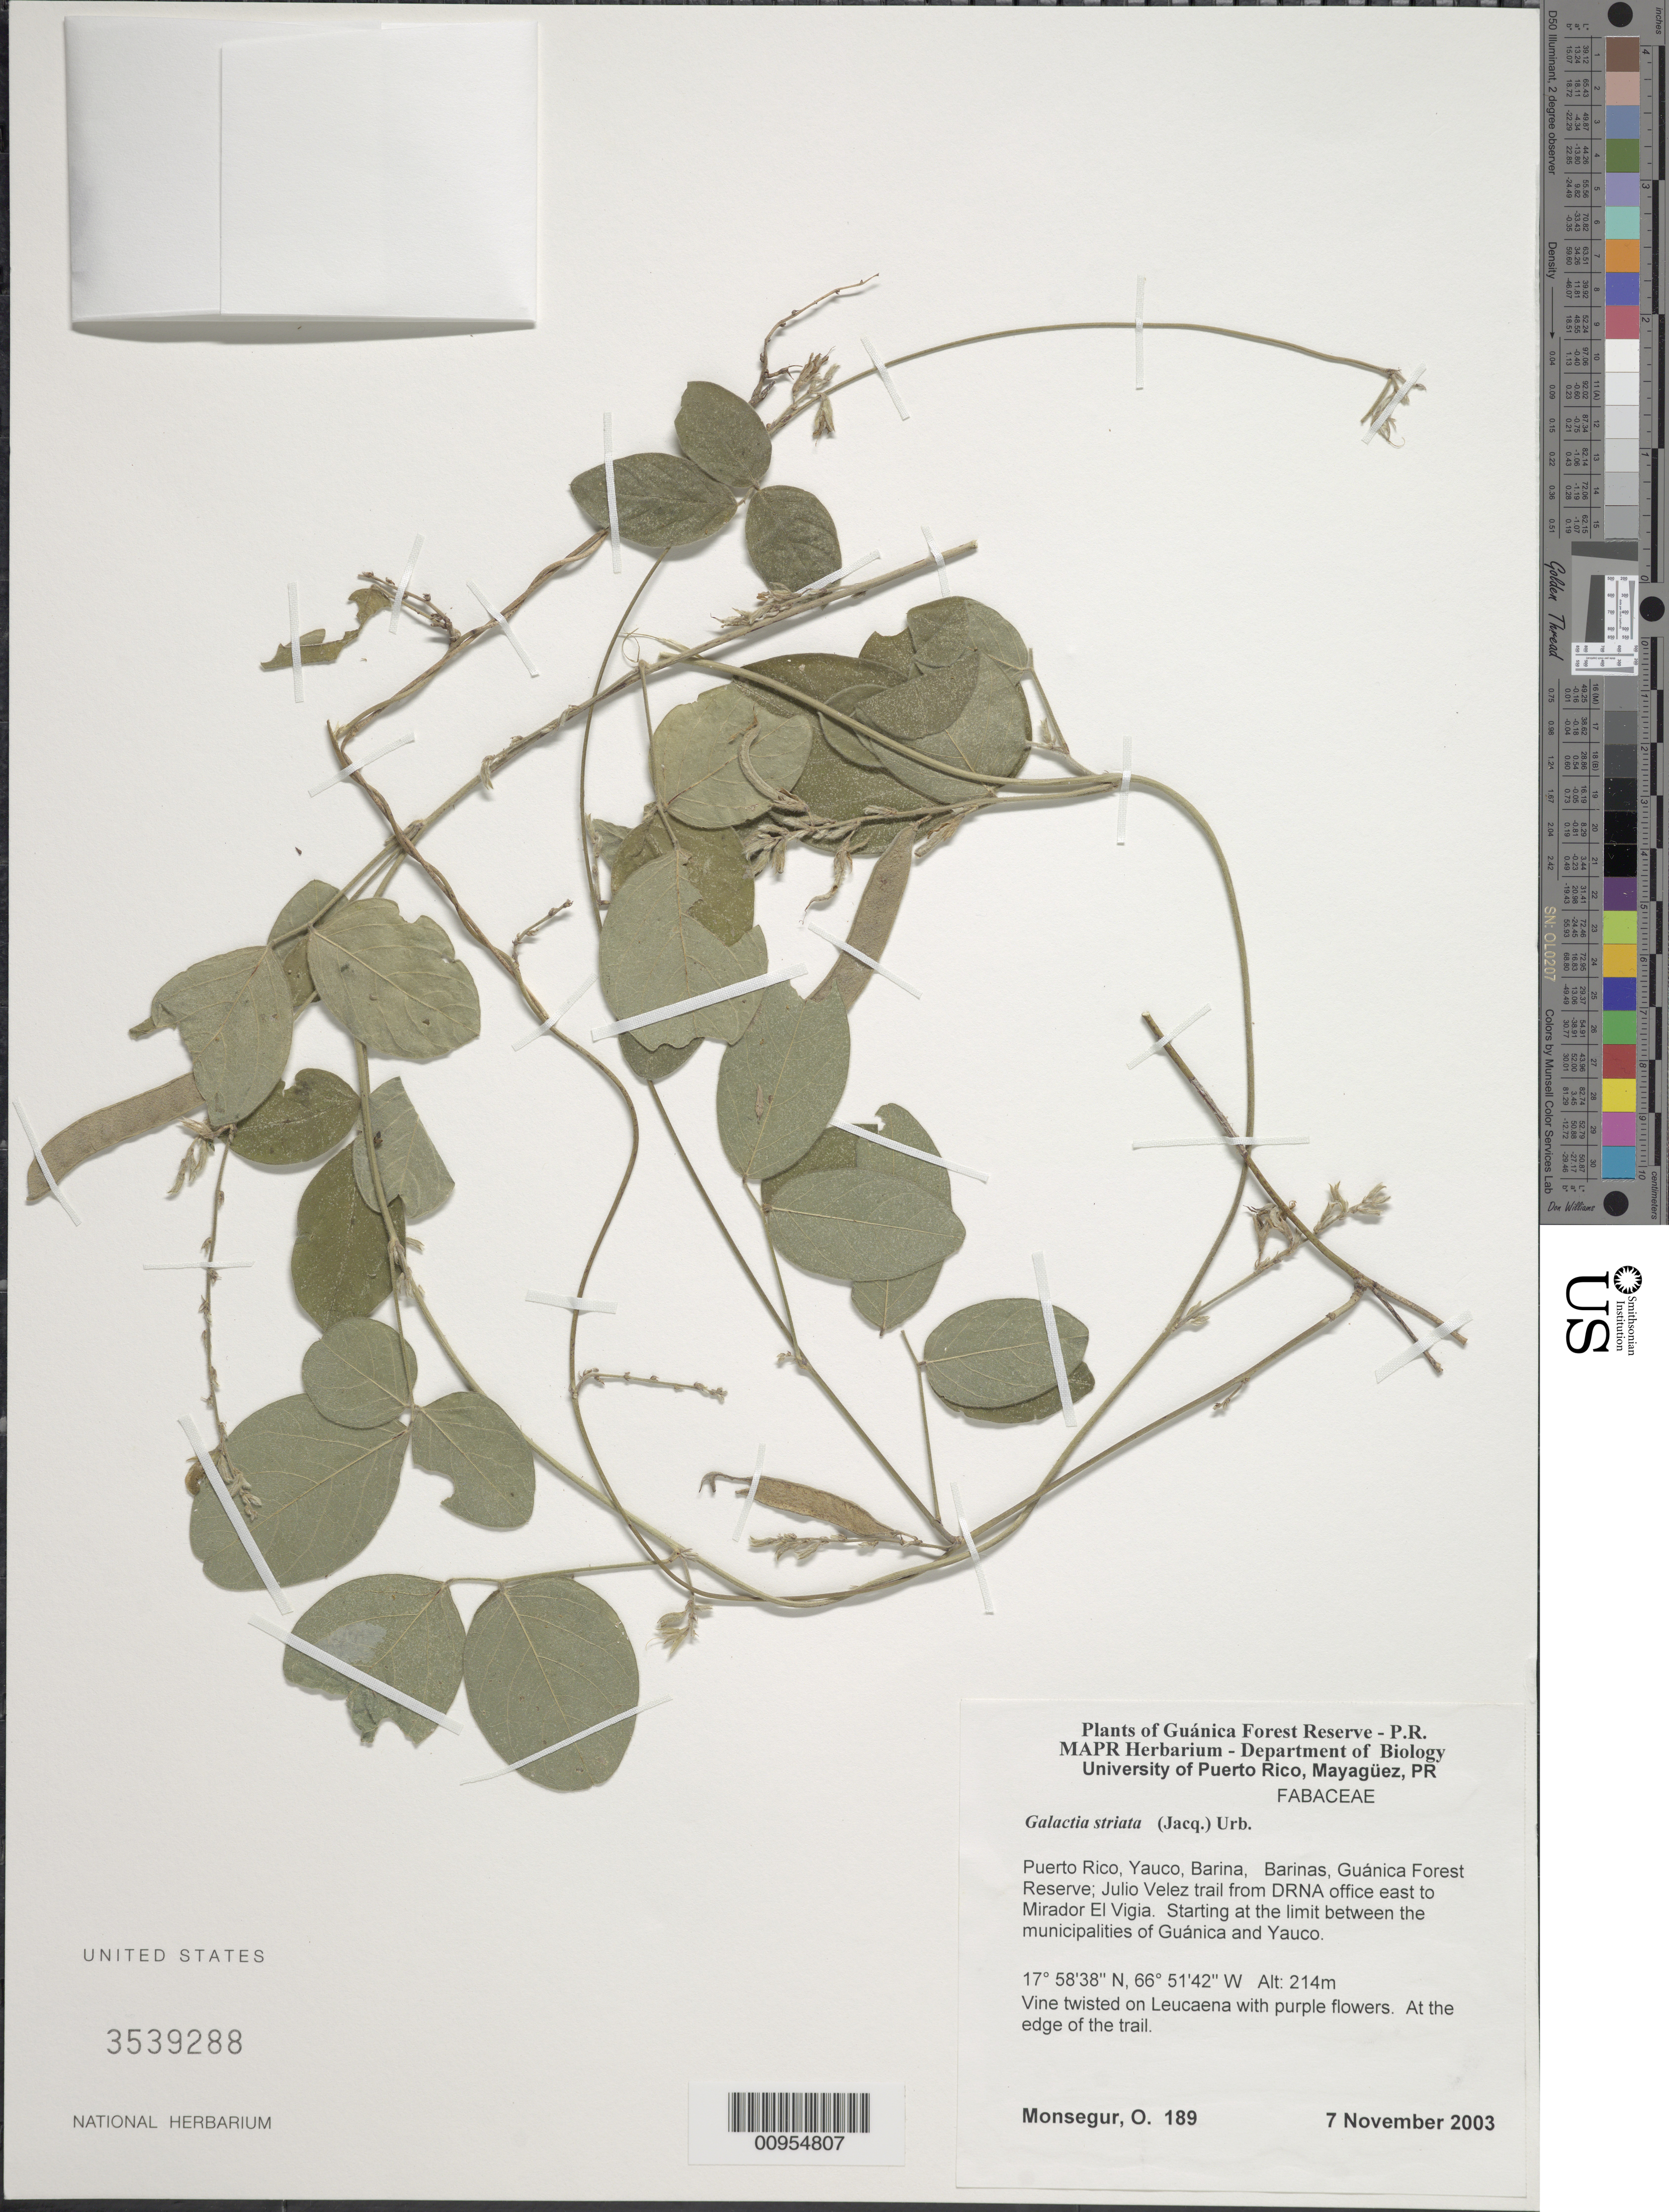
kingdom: Plantae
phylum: Tracheophyta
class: Magnoliopsida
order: Fabales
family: Fabaceae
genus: Galactia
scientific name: Galactia striata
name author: (Jacq.) Urb.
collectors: O. Monsegur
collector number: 189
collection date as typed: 07 Nov 2003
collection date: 2003-11-07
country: Puerto Rico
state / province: Yauco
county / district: Barina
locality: Guánica Forest Reserve; Barinas, Julio Vélez trail from DRNA office east to Mirador El Vigia. Starting at the limit between the municipalities of Guánica and Yauco.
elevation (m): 214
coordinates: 17.58379, 66.51422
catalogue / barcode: US 3539288